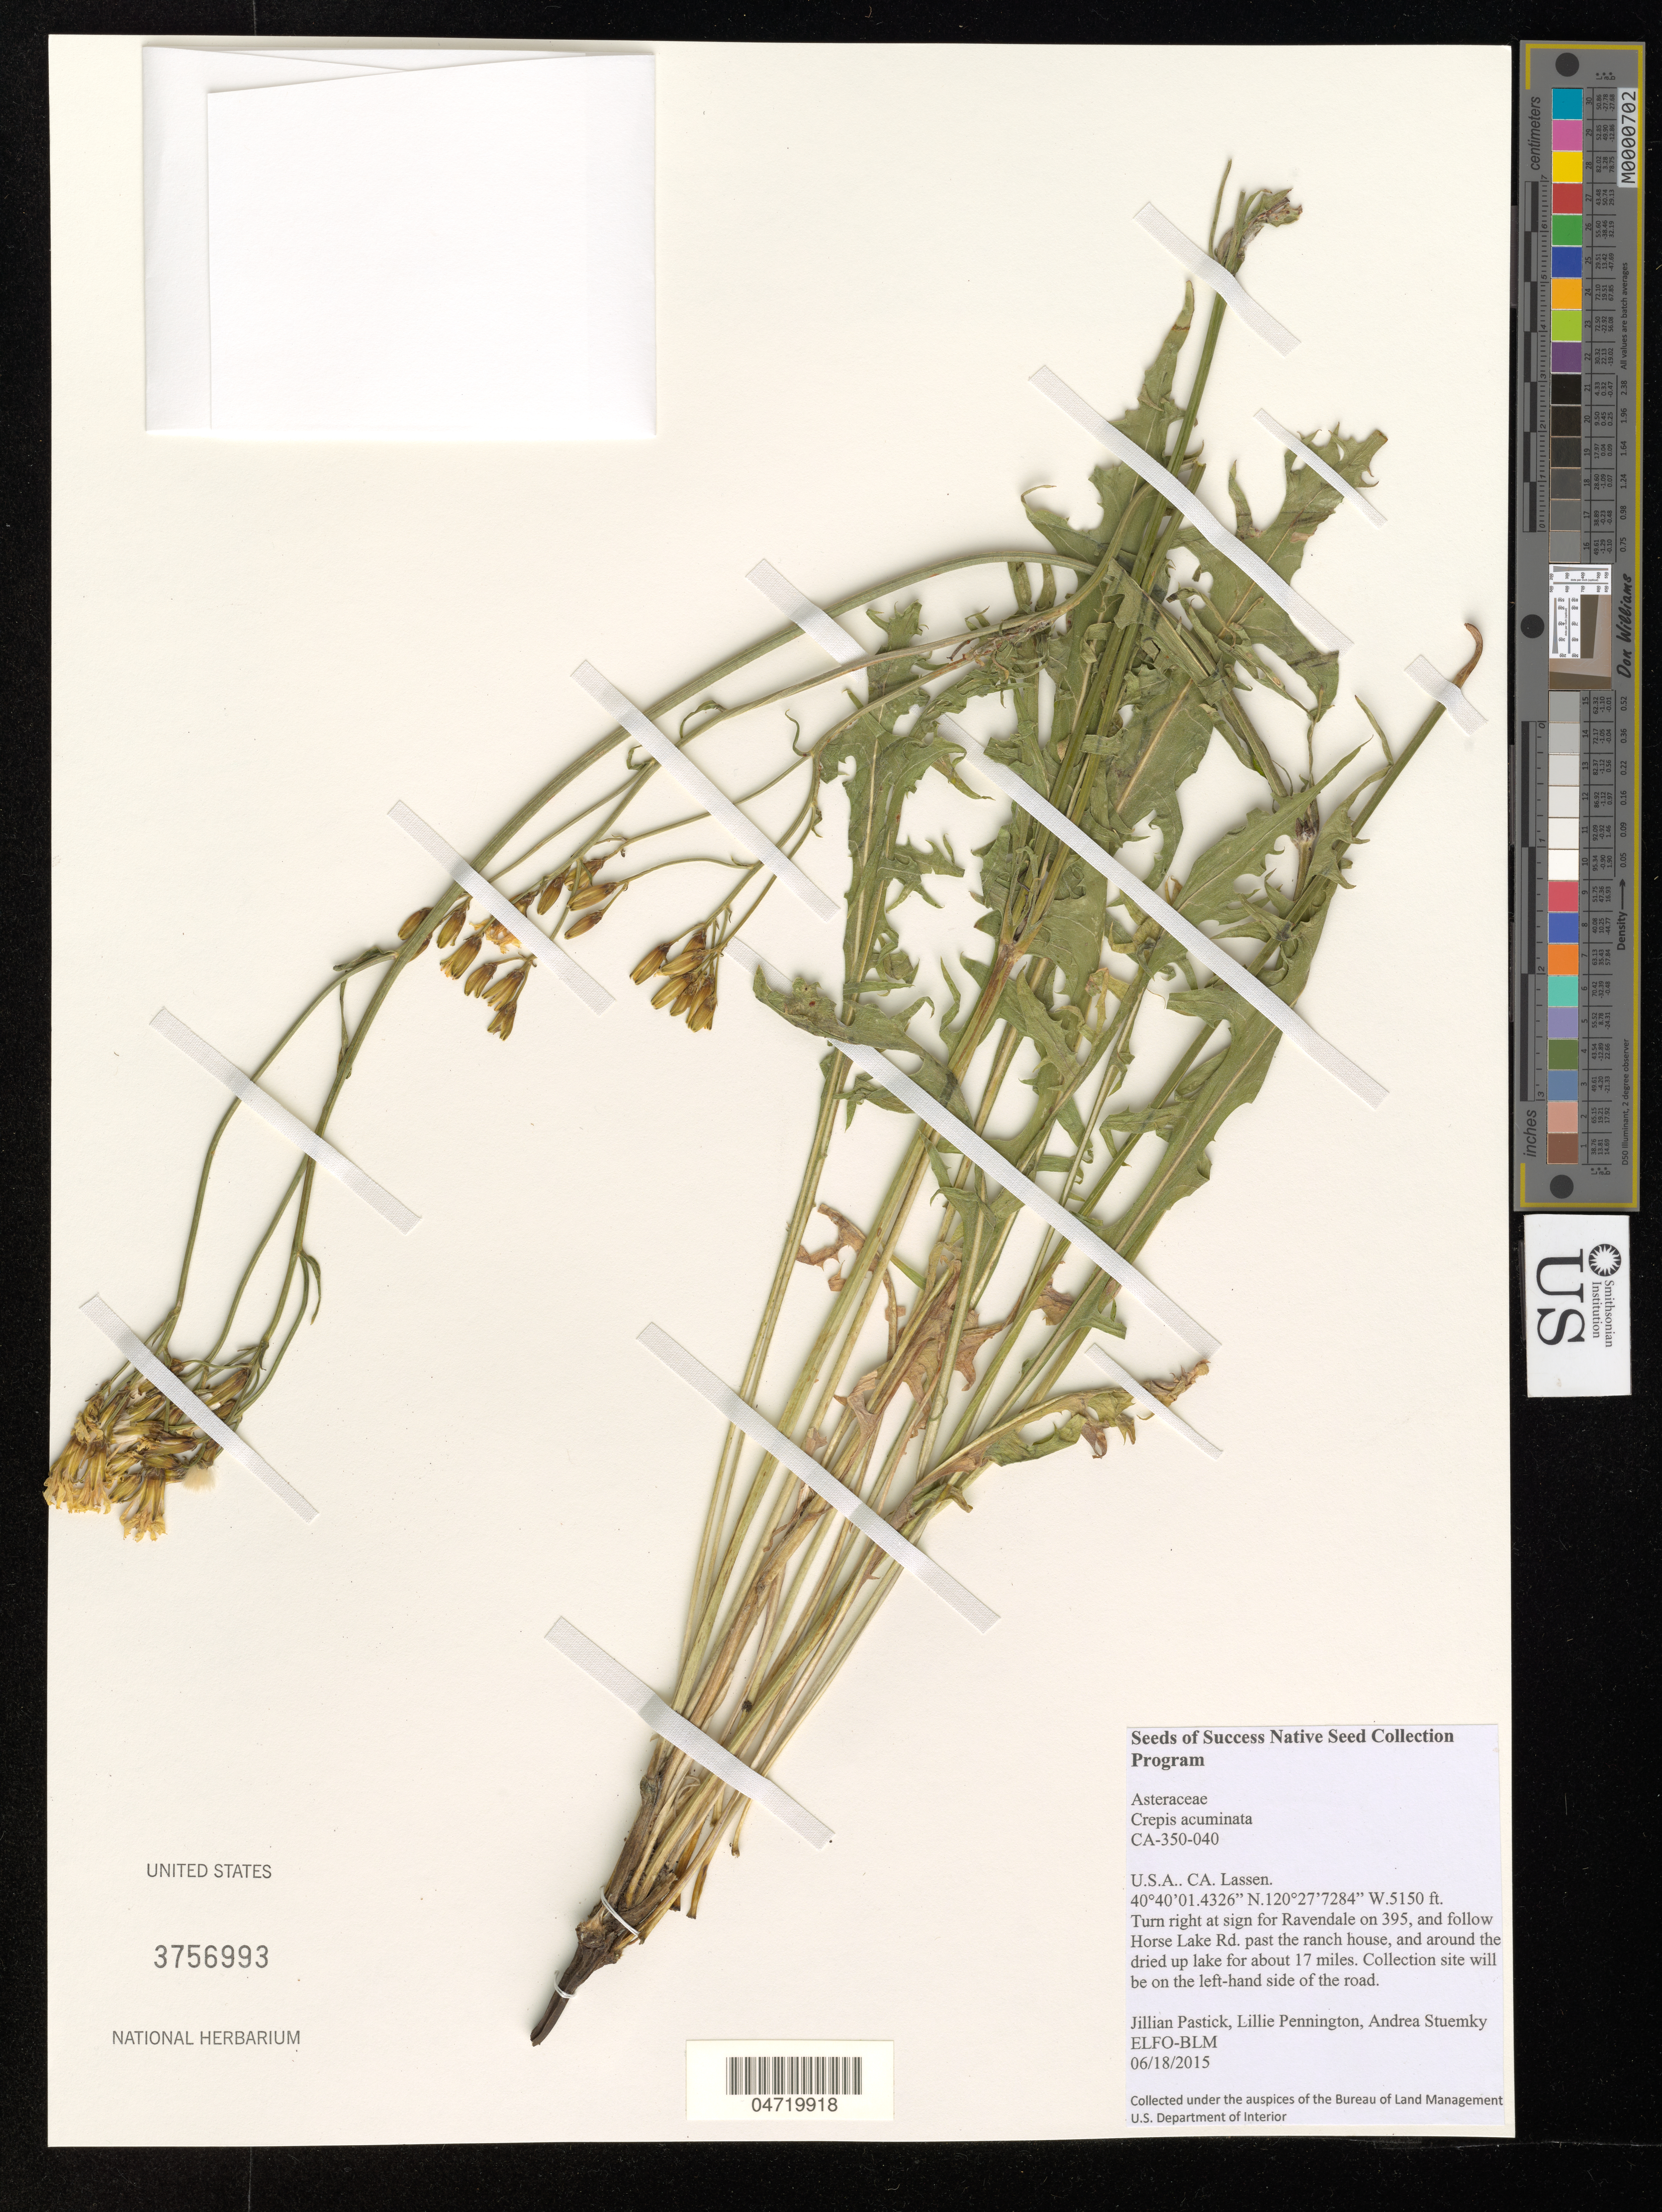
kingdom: Plantae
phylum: Tracheophyta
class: Magnoliopsida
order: Asterales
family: Asteraceae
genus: Crepis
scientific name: Crepis acuminata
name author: Nutt.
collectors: J. Pastick, L. Pennington & A. Stuemky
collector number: CA-350-040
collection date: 2015-06-18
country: United States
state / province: California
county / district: Lassen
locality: Lassen. Turn right at sign for Ravendale on 395, and follow Horse Lake Rd. past the ranch house, and around the dried up lake for about 17 miles. Collection site will be on the left-hand side of the road.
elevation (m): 1570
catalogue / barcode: US 3756993